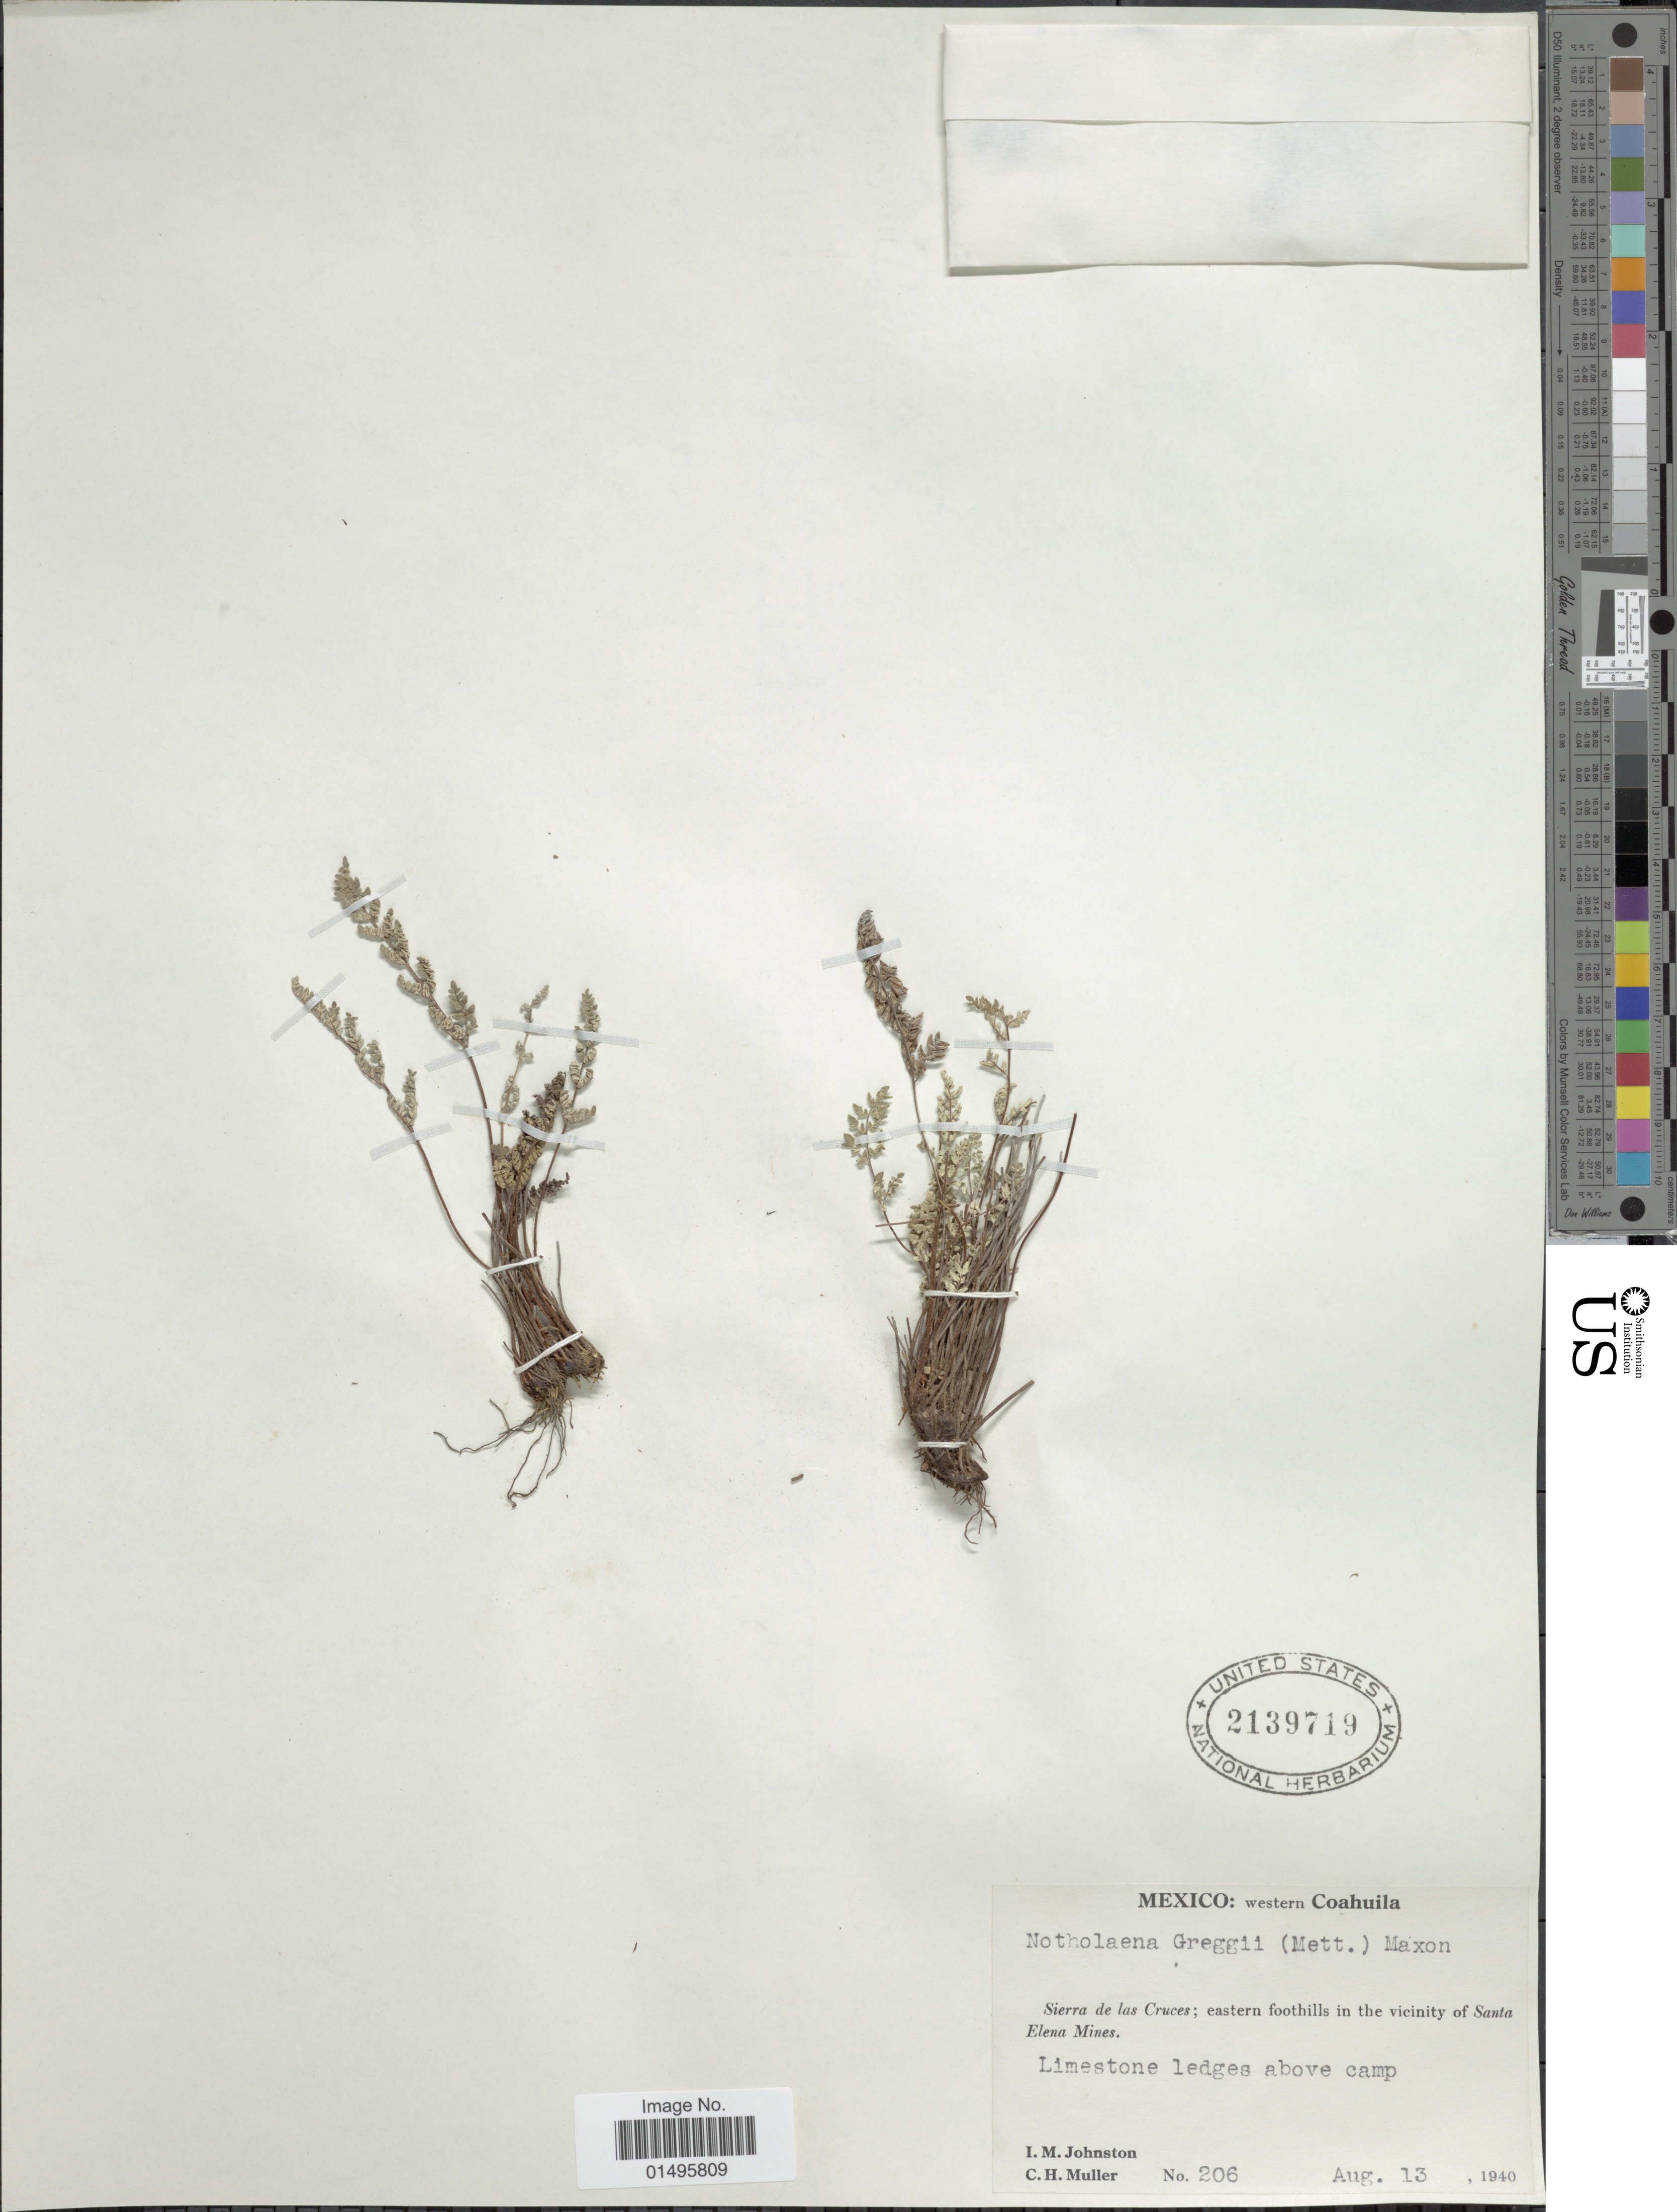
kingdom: Plantae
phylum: Tracheophyta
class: Polypodiopsida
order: Polypodiales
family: Pteridaceae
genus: Notholaena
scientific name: Notholaena greggii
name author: (Mett.) Maxon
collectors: I.M. Johnston & C. H. Müller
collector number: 206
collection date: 1940-08-13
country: Mexico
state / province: Coahuila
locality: Mexico, Western Coahuila, Sierra de las Cruces; eastern foothills in the vicinity of Santa Elena Mines.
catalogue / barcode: US 2139719